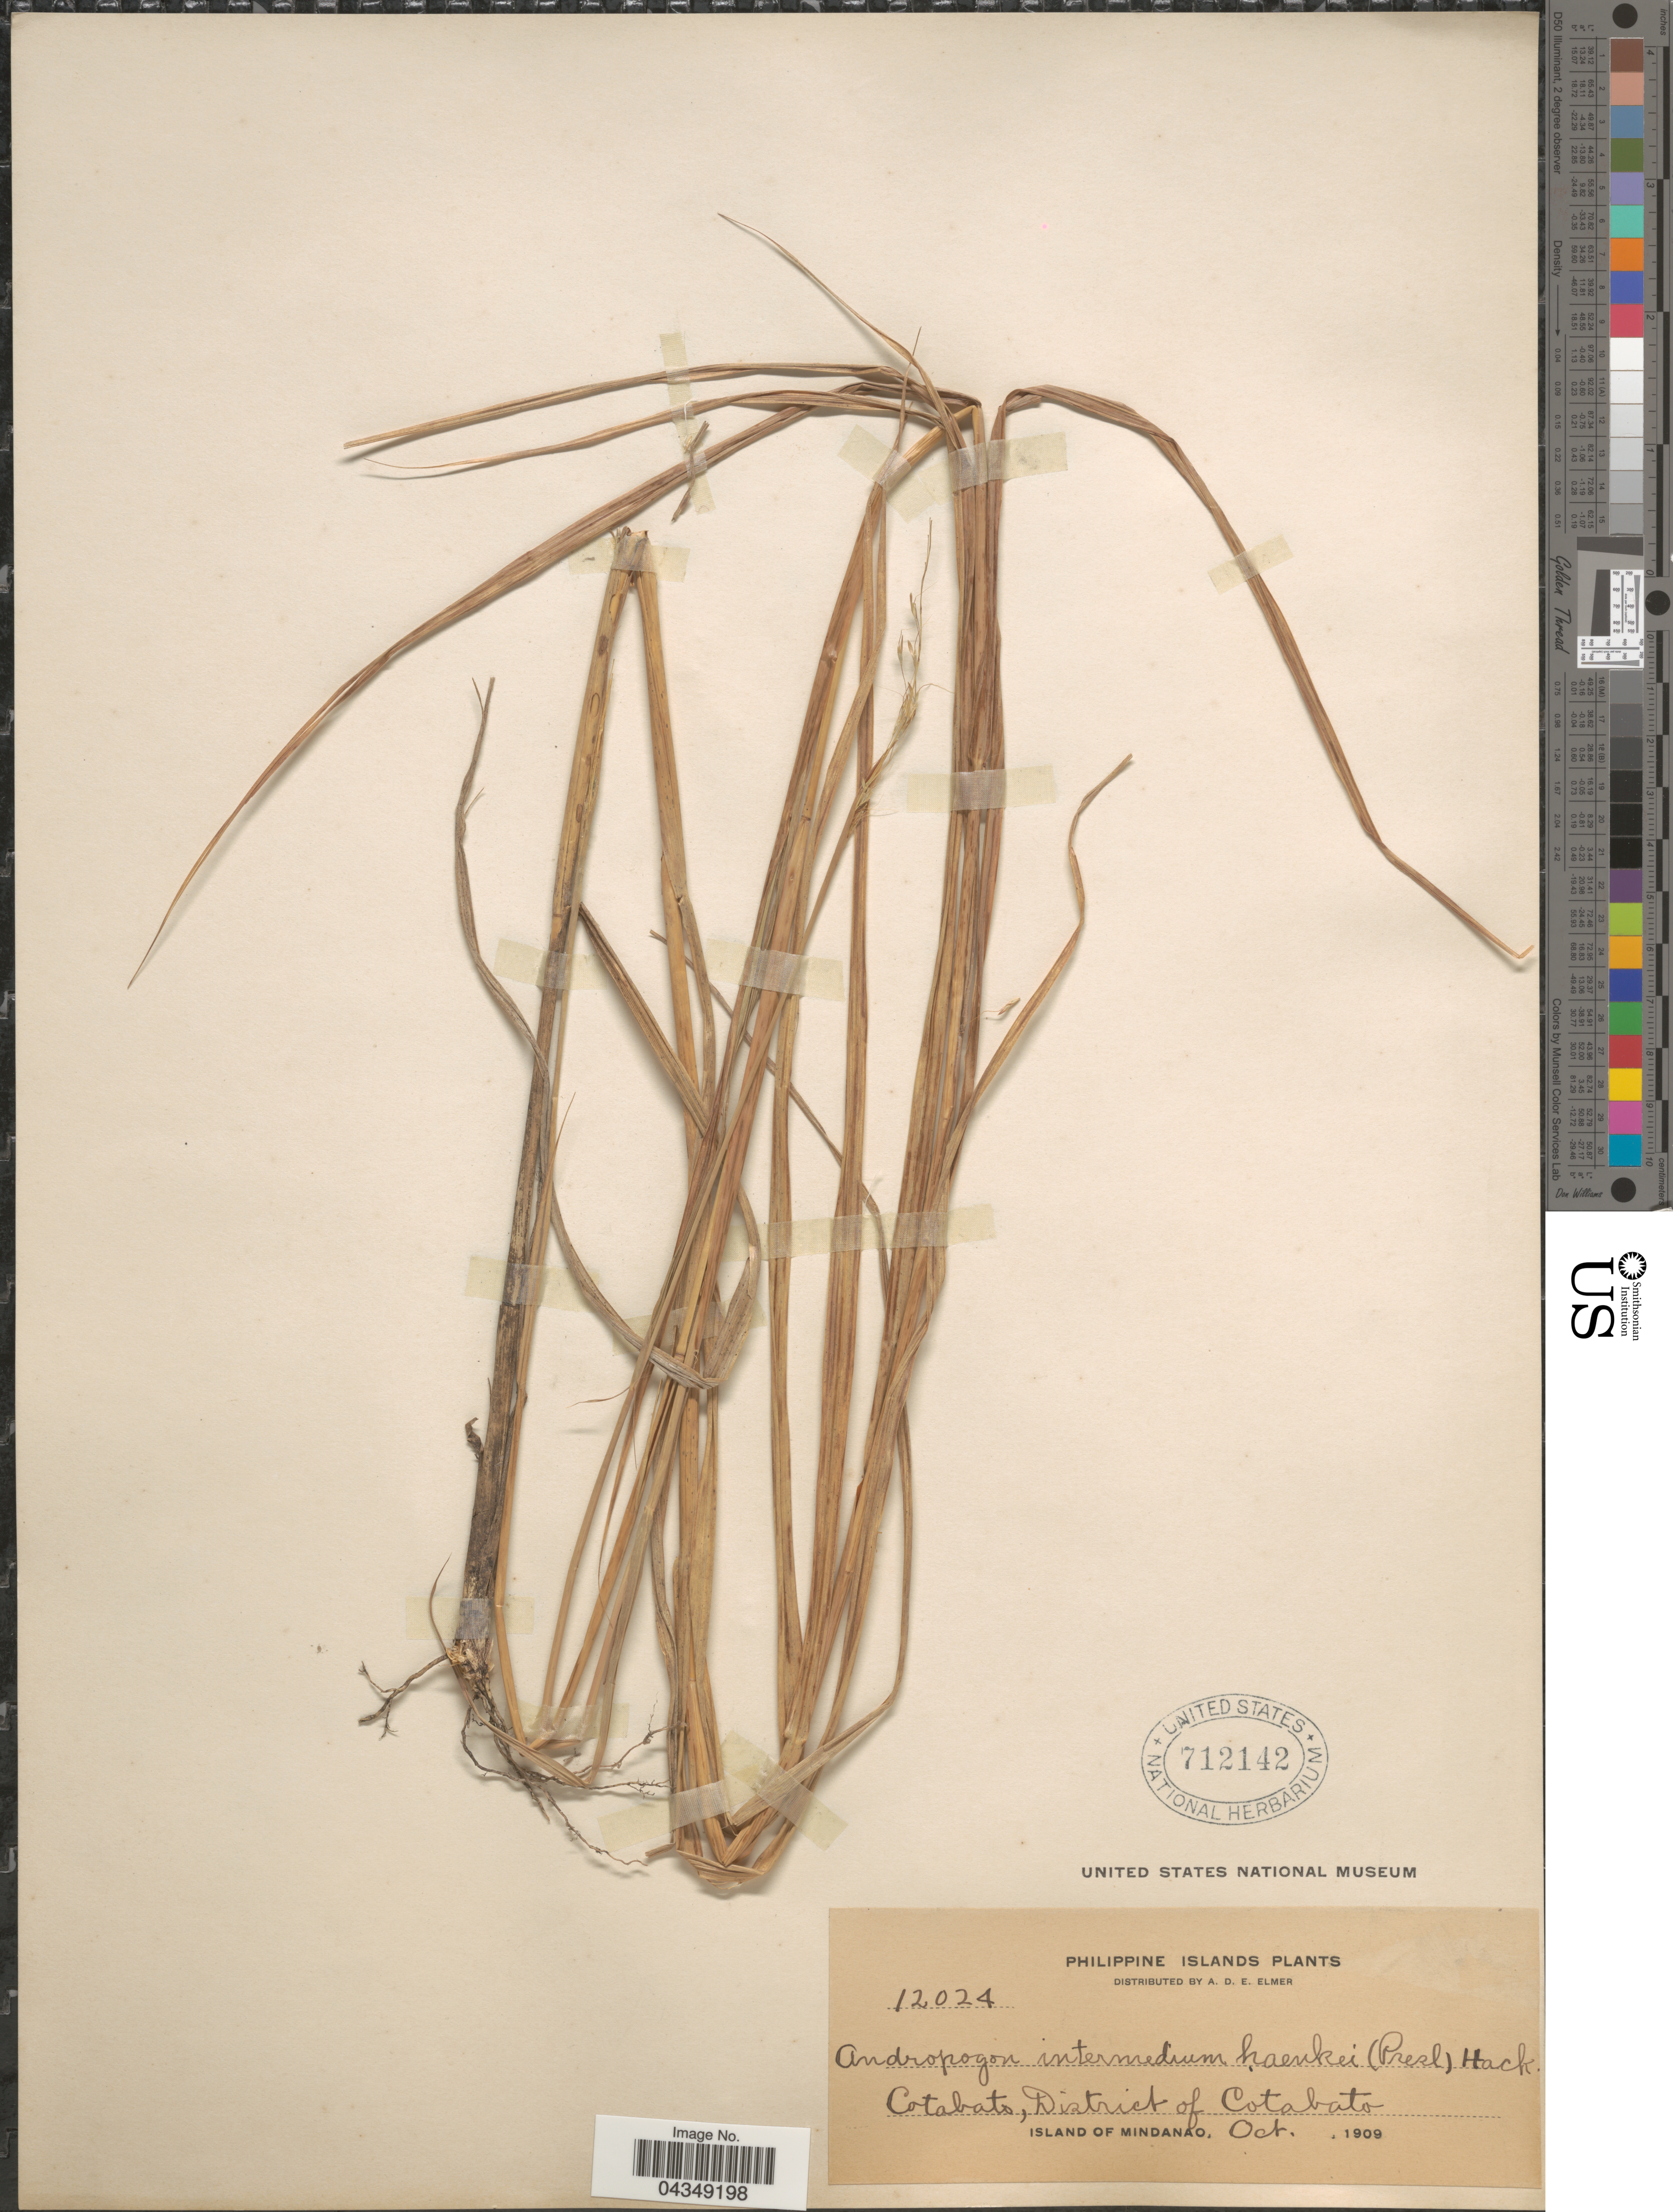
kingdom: Plantae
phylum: Tracheophyta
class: Liliopsida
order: Poales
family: Poaceae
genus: Bothriochloa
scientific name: Bothriochloa bladhii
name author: (Retz.) S.T. Blake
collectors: A. D. E. Elmer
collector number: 12024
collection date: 1909-10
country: Philippines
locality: Philippine Islands. Cotabato, District of Cotabato. Island of Mindanao.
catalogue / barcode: US 712142